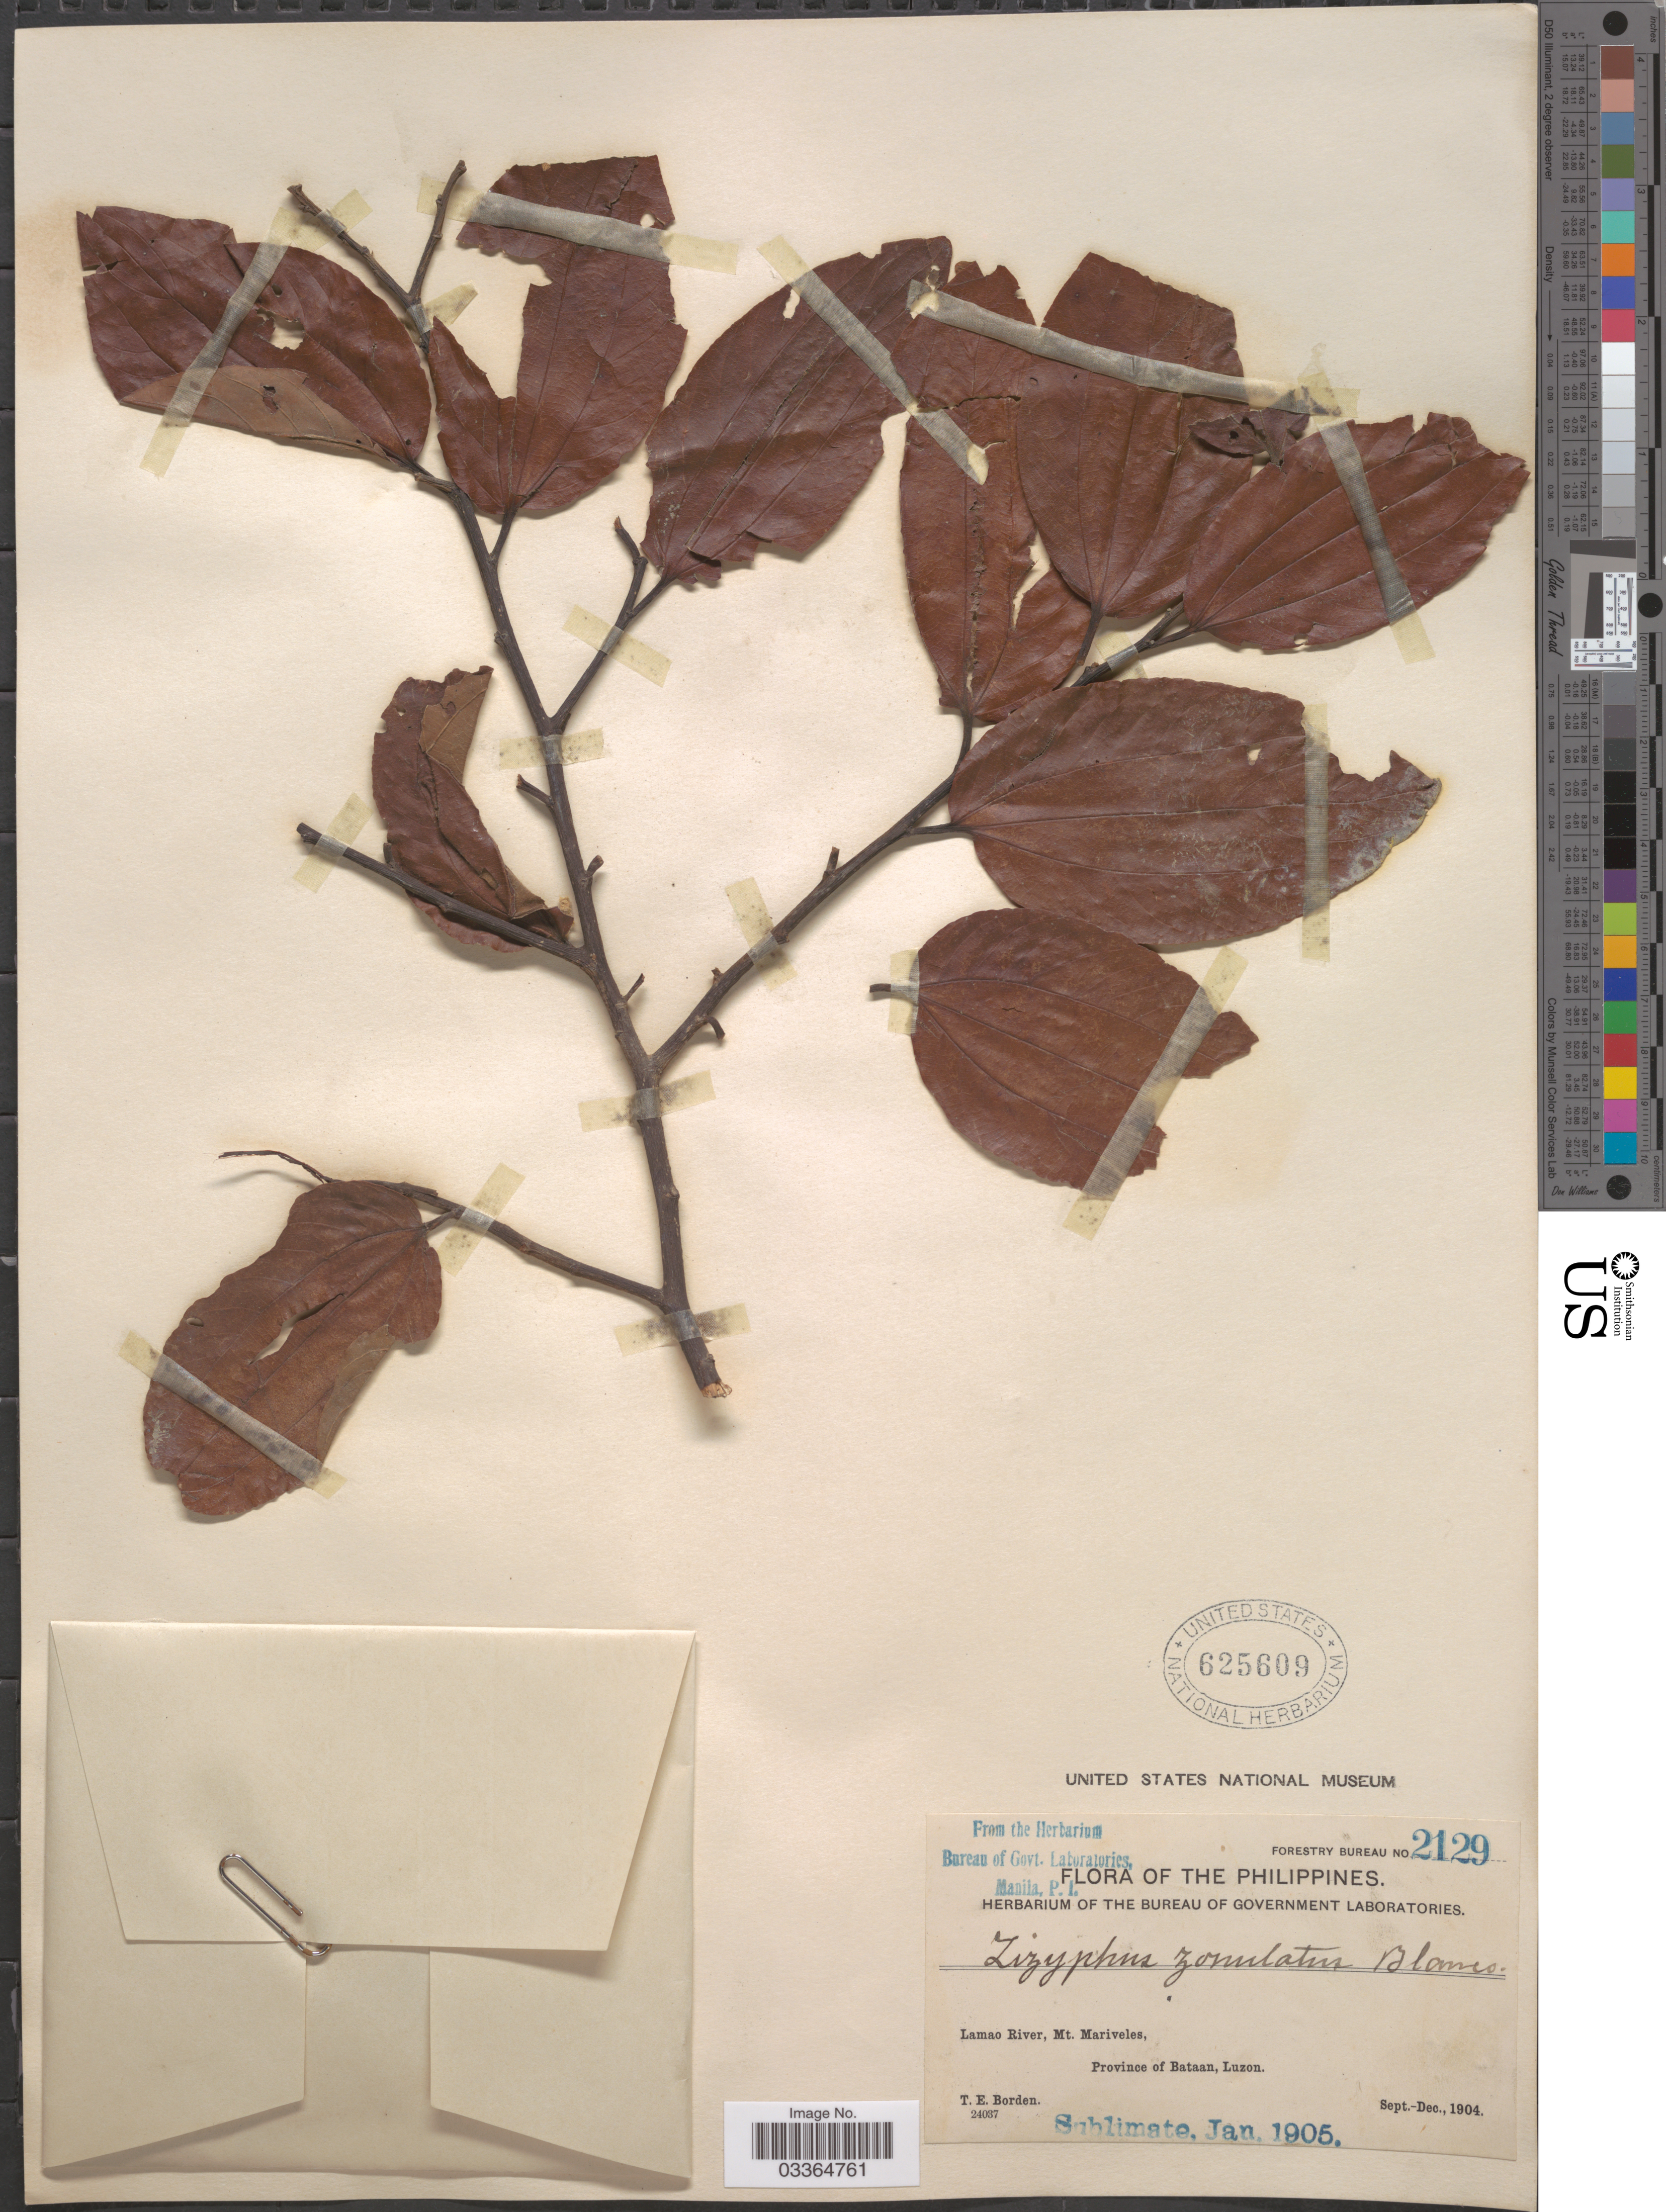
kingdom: Plantae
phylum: Tracheophyta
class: Magnoliopsida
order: Rosales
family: Rhamnaceae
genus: Ziziphus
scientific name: Ziziphus talanai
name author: (Blanco) Merr.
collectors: T. E. Borden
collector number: Forestry Bureau 2129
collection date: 1904-09/1904-12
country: Philippines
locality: Lamao River, Mt. Mariveles, Province of Bataan, Luzon.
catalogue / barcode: US 625609